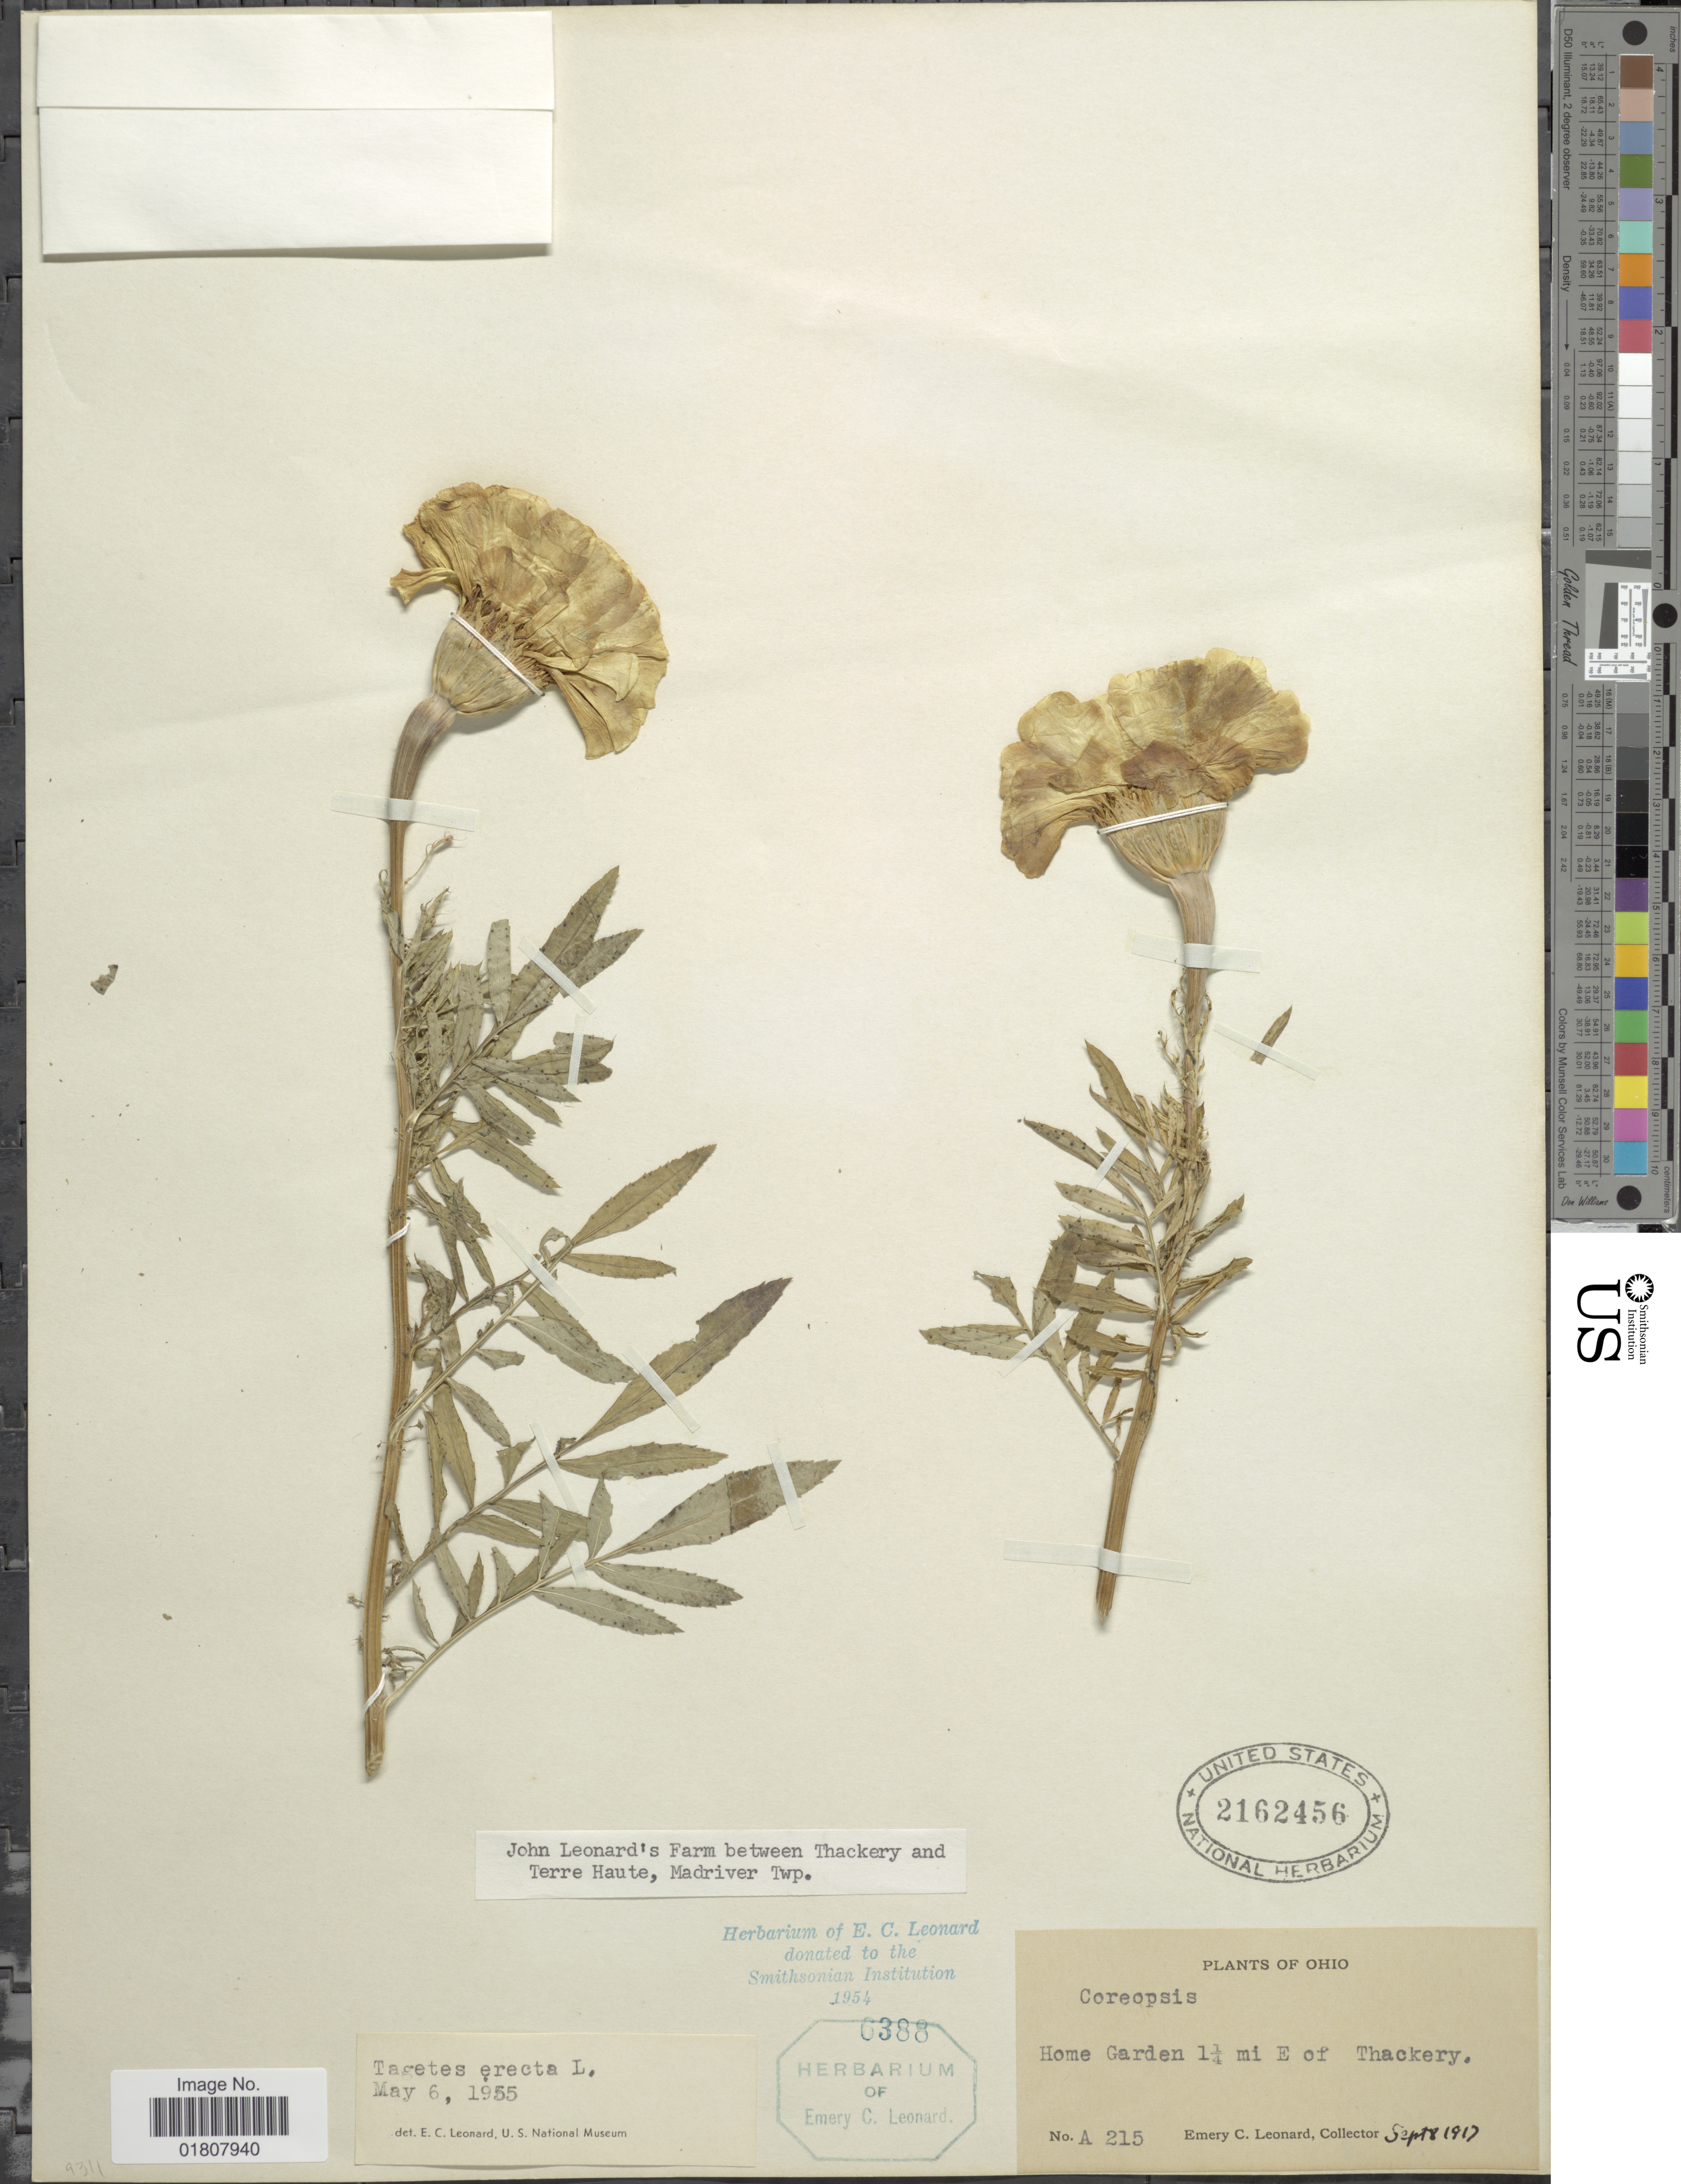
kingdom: Plantae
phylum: Tracheophyta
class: Magnoliopsida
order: Asterales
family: Asteraceae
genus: Tagetes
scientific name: Tagetes erecta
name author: L.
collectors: E. C. Leonard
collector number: A215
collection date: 1917-09-08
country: United States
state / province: Ohio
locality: Home Garden 1¼ mi E of Thackery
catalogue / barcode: US 2162456